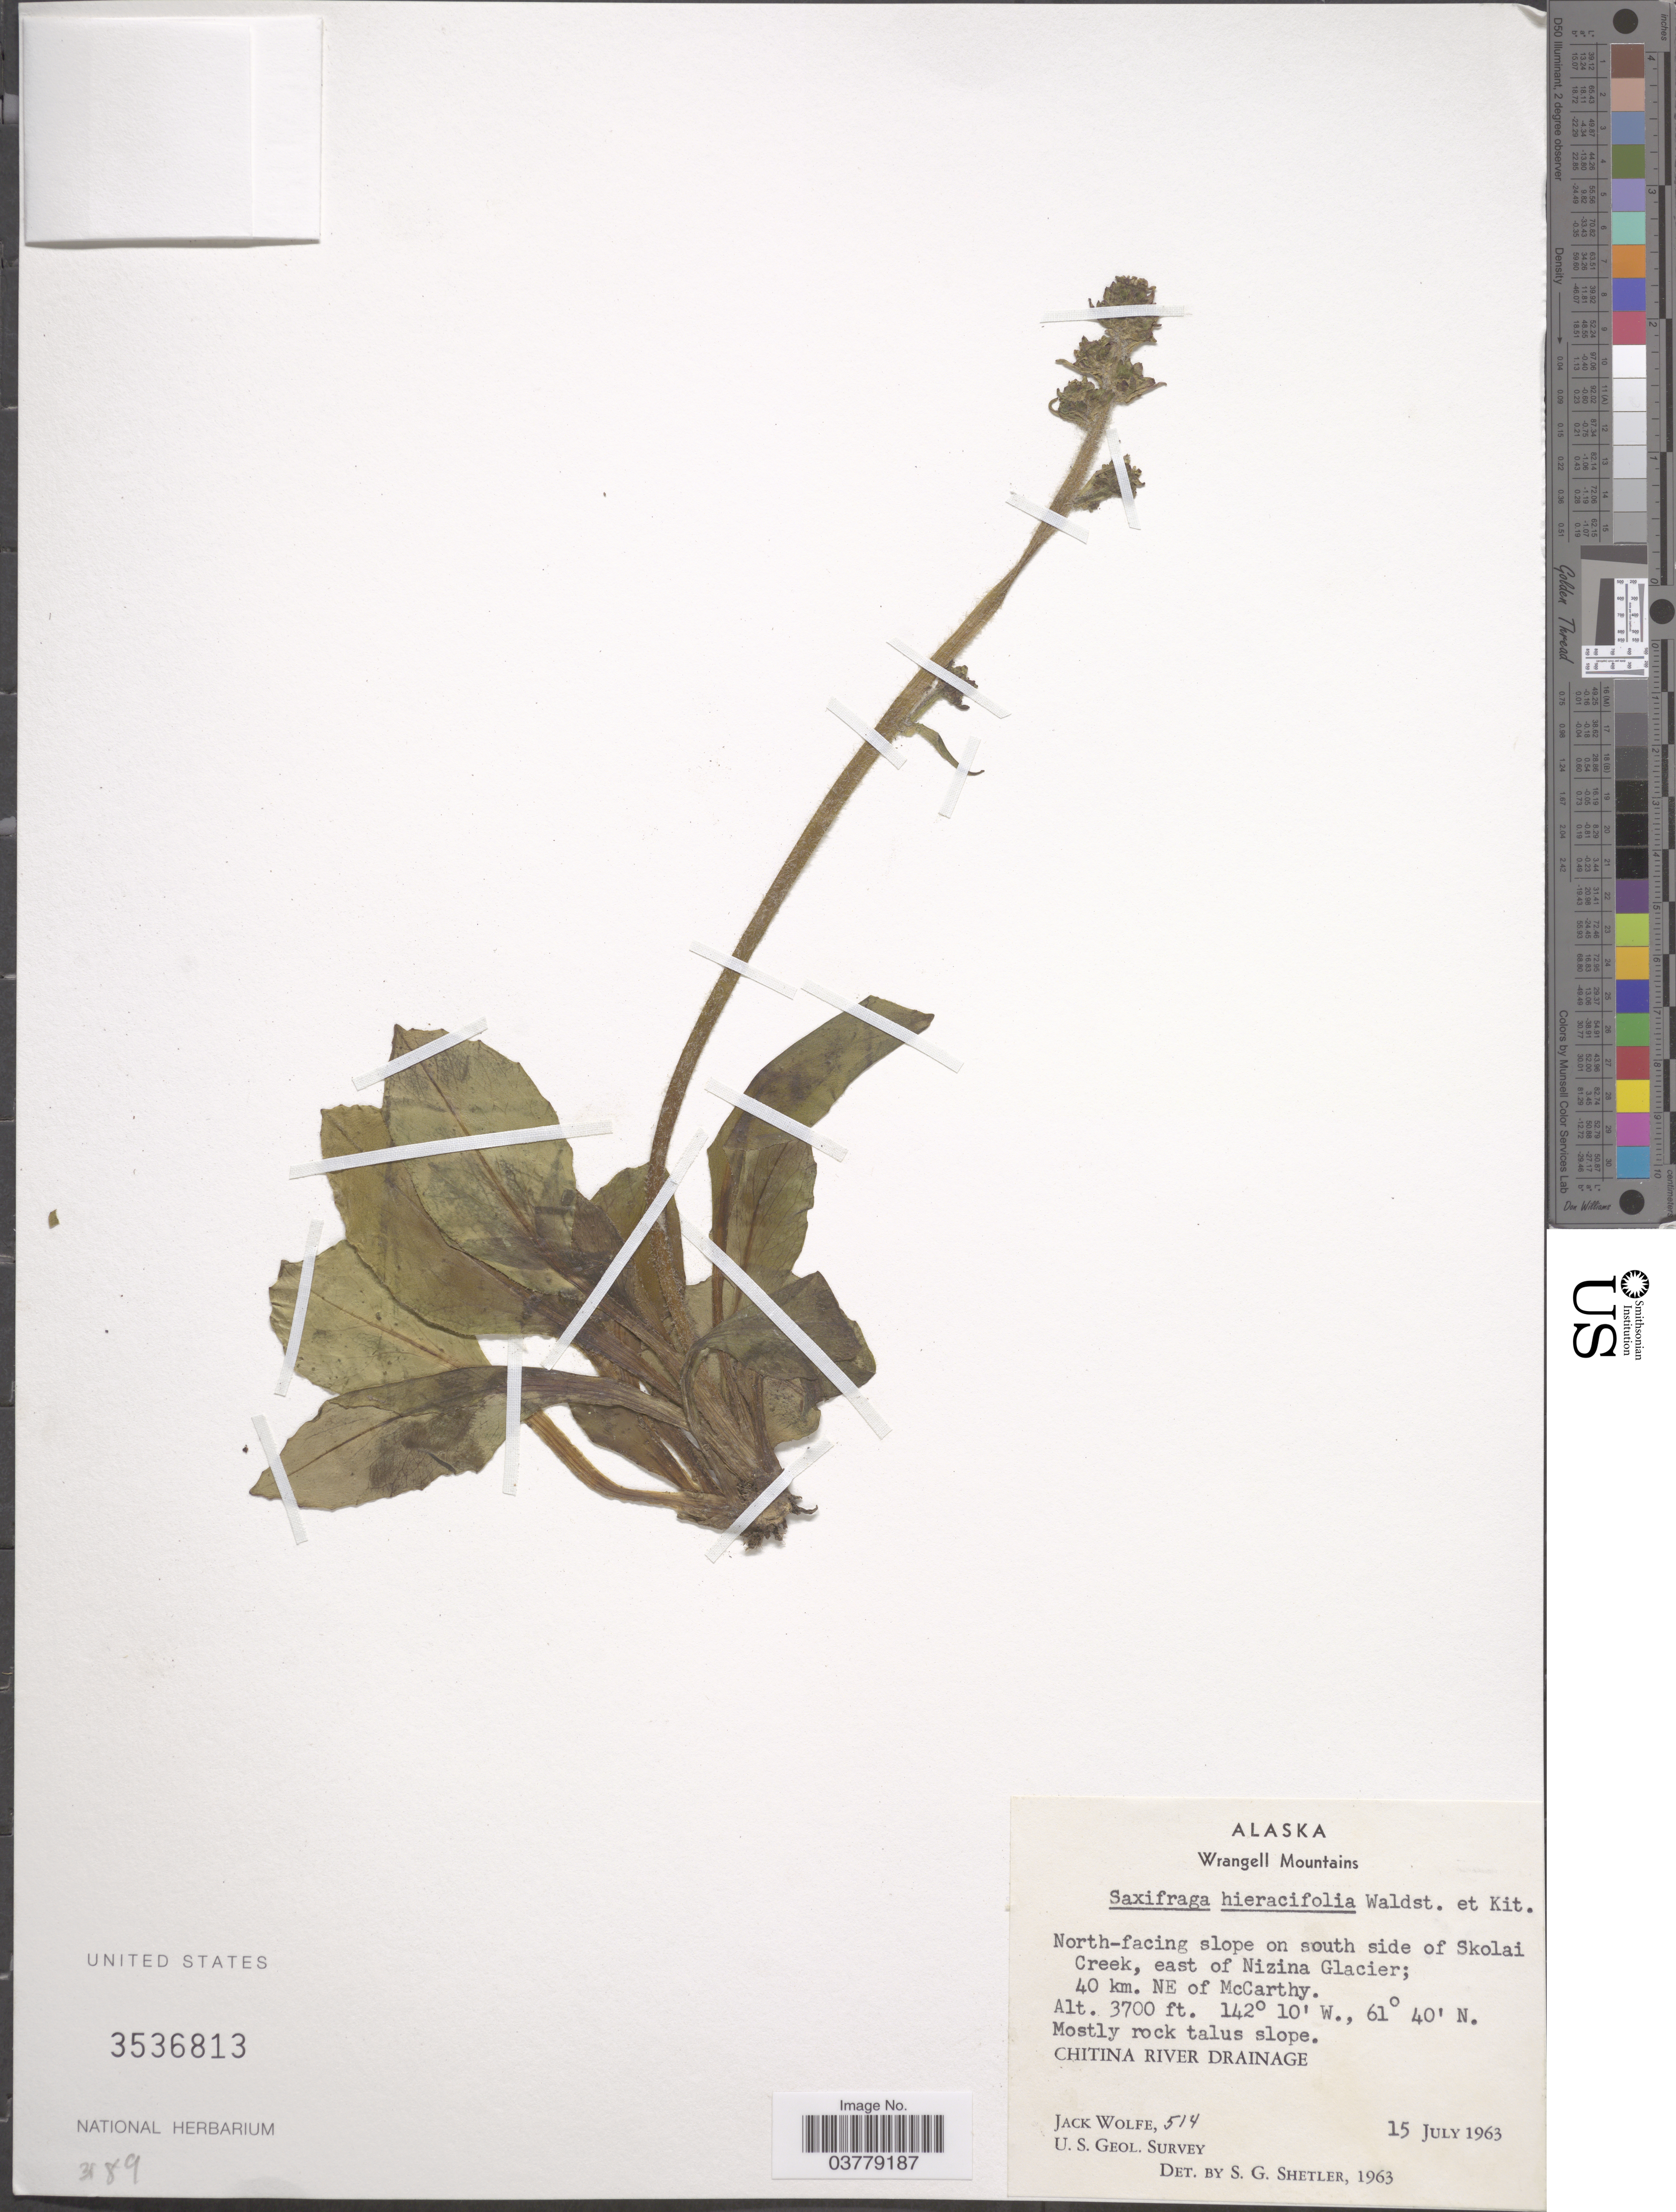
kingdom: Plantae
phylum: Tracheophyta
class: Magnoliopsida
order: Saxifragales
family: Saxifragaceae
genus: Micranthes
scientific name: Micranthes hieraciifolia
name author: (Waldst. & Kit. ex Willd.) Haw.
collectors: J. Wolfe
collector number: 514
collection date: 1963-07-15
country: United States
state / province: Alaska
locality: Wrangell Mountains. North-facing slope on south side of Skolai Creek, east of Nizina Glacier; 40 km. NE of McCarthy. Chitina River Drainage.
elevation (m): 1128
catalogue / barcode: US 3536813